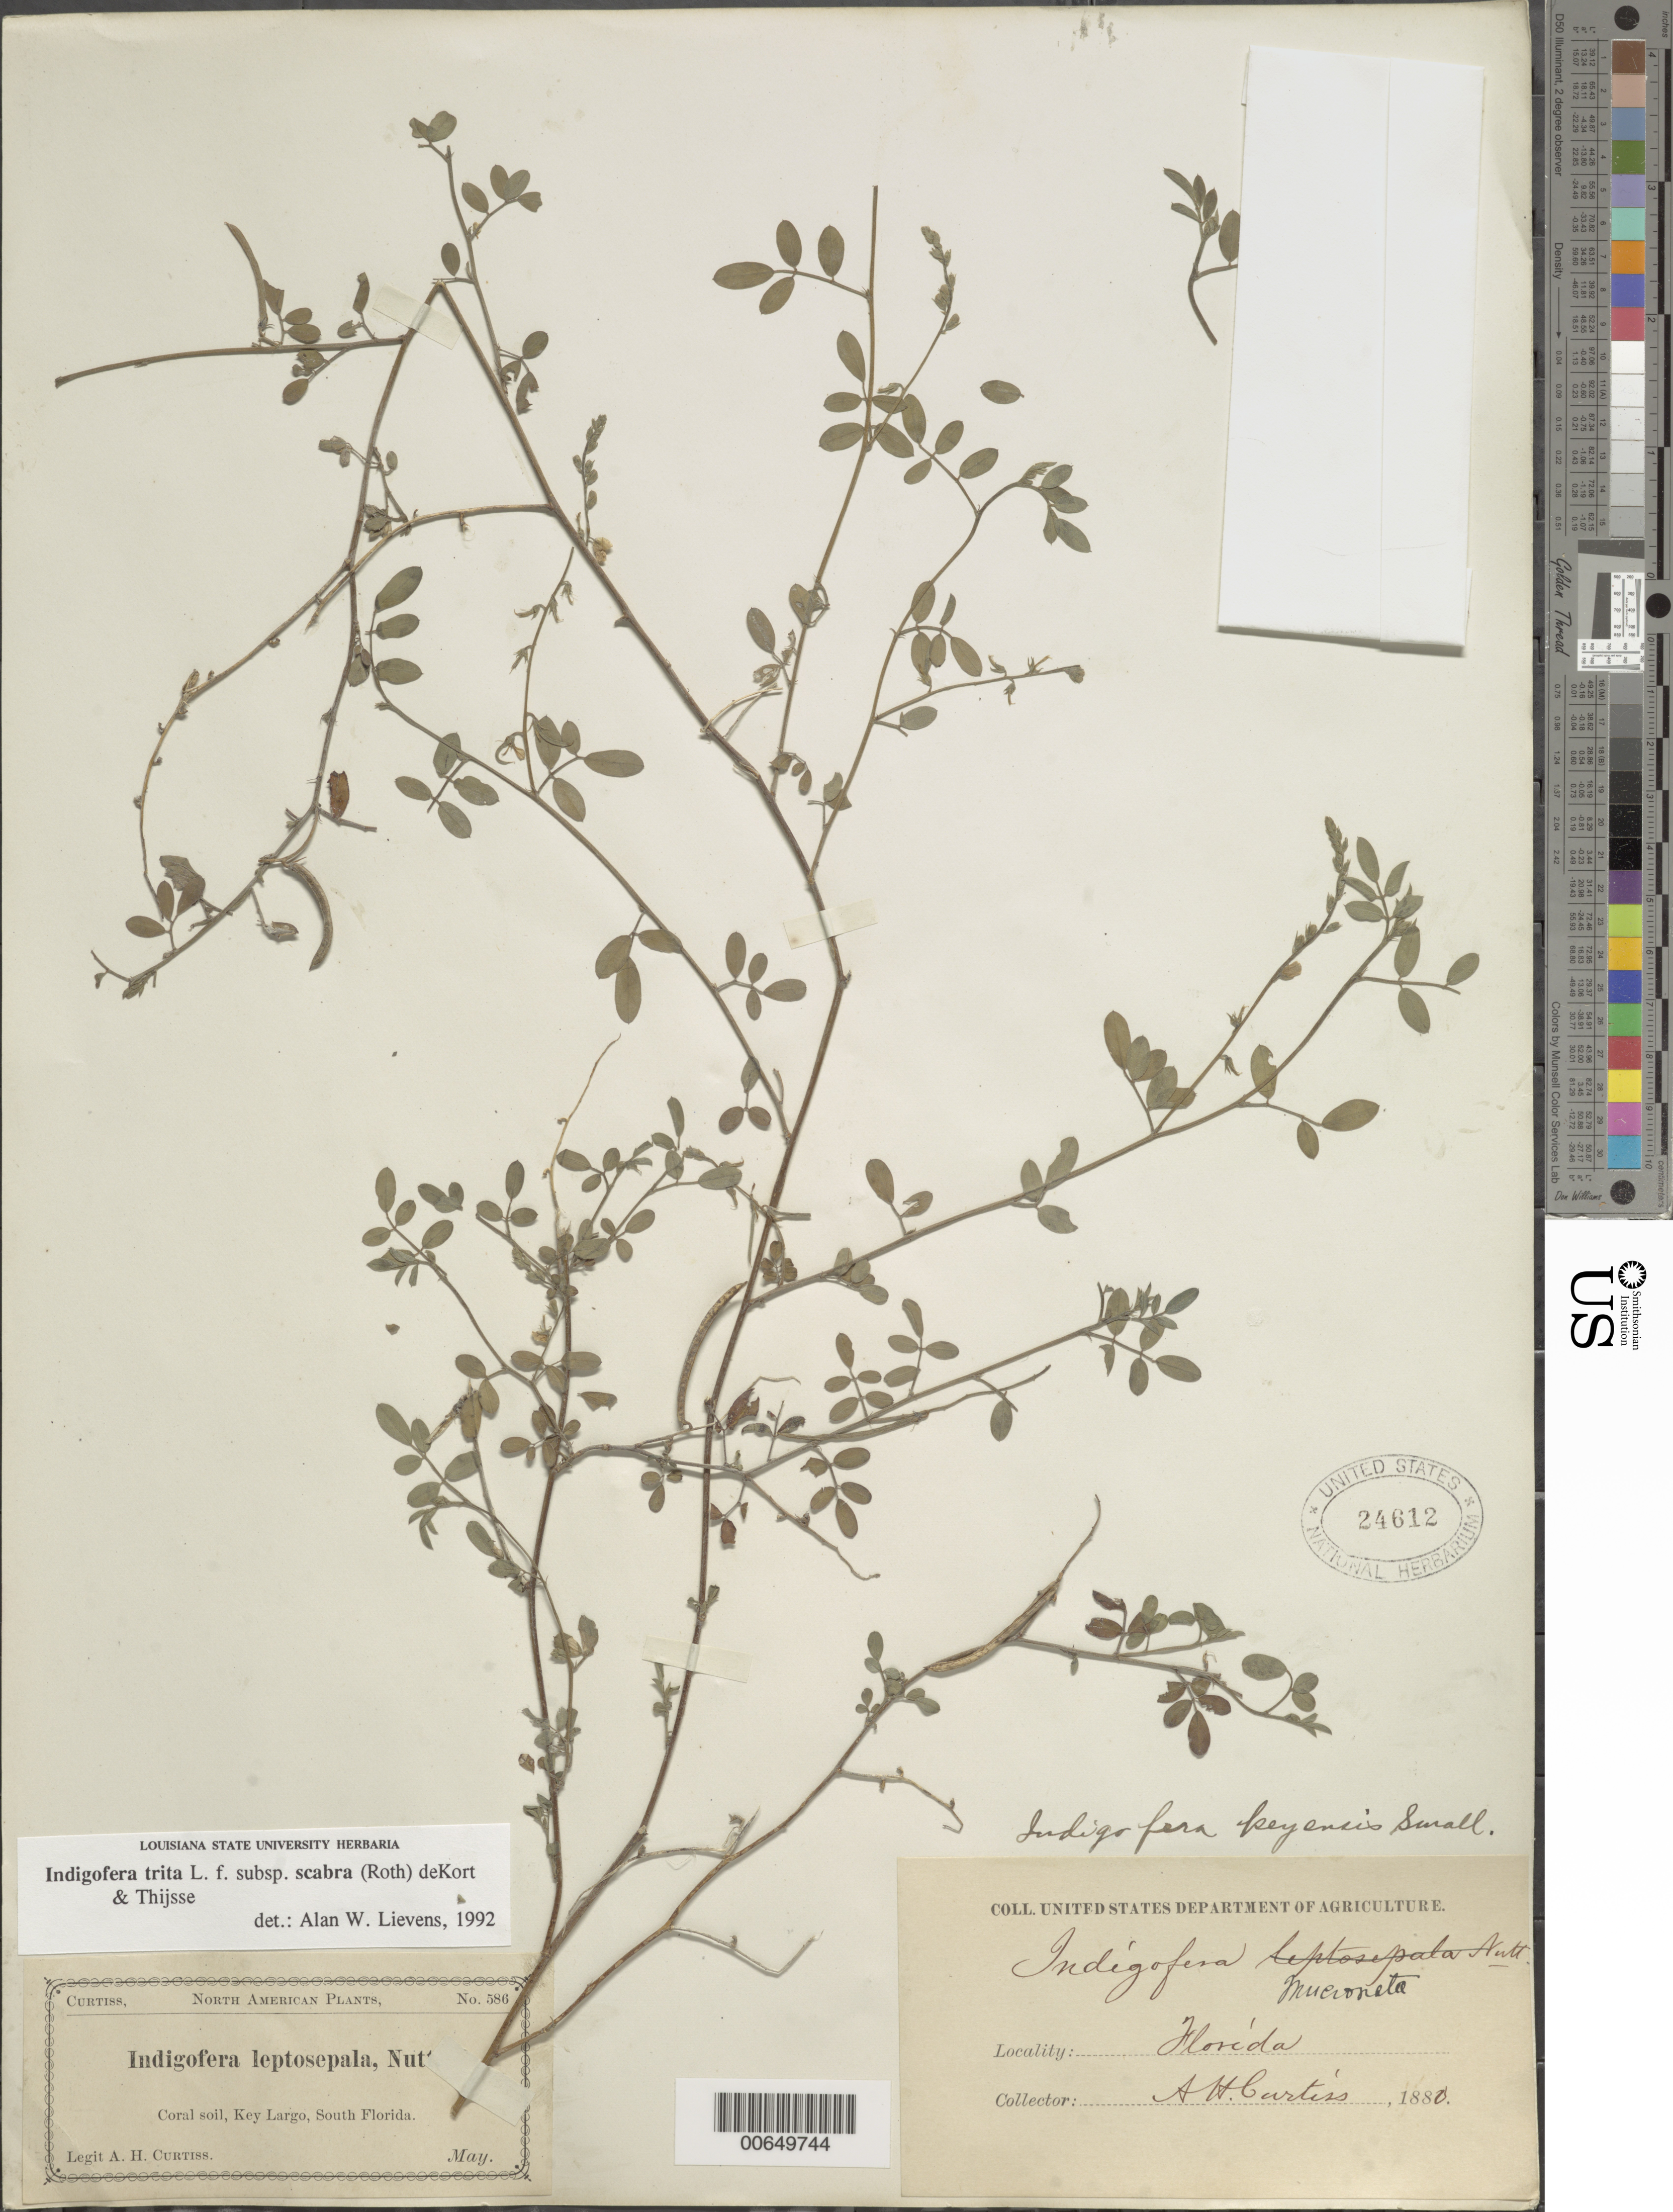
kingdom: Plantae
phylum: Tracheophyta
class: Magnoliopsida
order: Fabales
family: Fabaceae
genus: Indigofera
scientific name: Indigofera trita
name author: L. f.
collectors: A. H. Curtiss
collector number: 586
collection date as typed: May 1880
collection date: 1880-05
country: United States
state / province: Florida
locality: Key Largo, South Florida.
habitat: Coral soil.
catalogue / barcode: US 24612